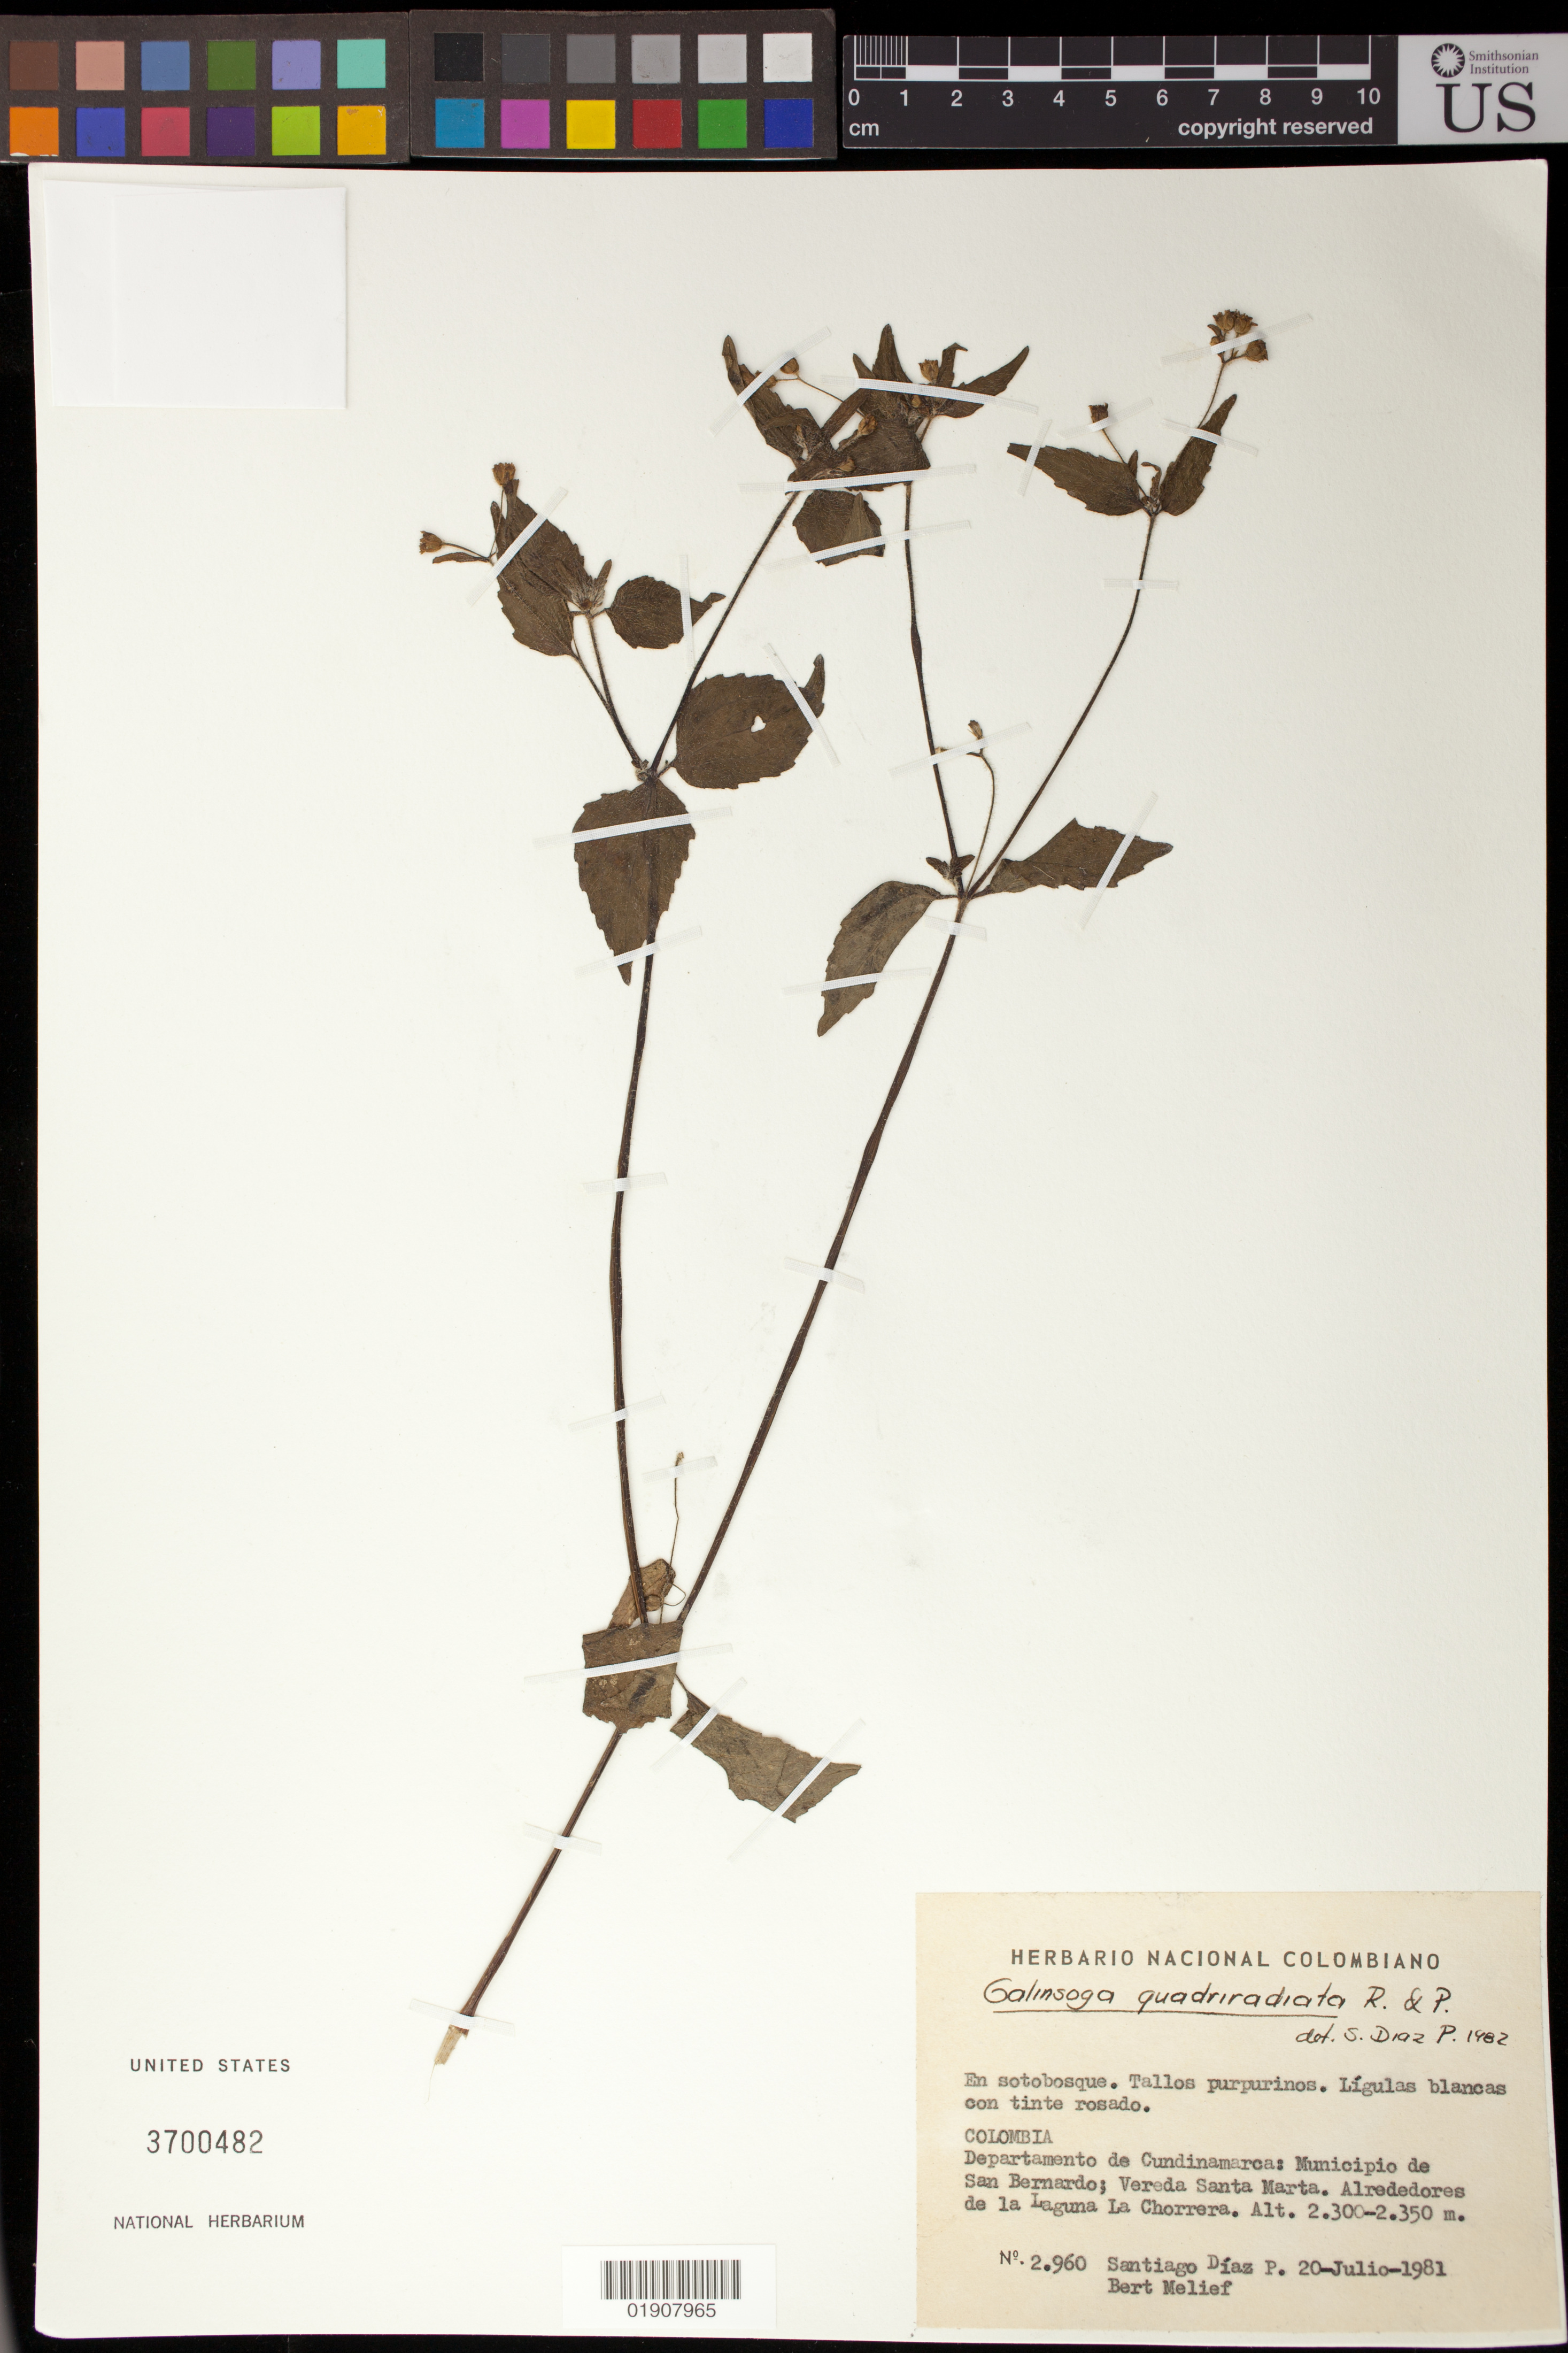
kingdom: Plantae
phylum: Tracheophyta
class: Magnoliopsida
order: Asterales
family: Asteraceae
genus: Galinsoga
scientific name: Galinsoga quadriradiata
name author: Ruiz & Pav.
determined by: Díaz Píedrahíta, S.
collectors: S. Díaz Píedrahíta & B. Melief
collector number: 2960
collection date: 1981-07-20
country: Colombia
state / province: Cundinamarca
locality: Municipio de San Bernardo, Vereda Santa Marta, alrededores de la Laguna La Chorrera.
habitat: En sotobosque.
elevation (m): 2300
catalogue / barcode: US 3700482